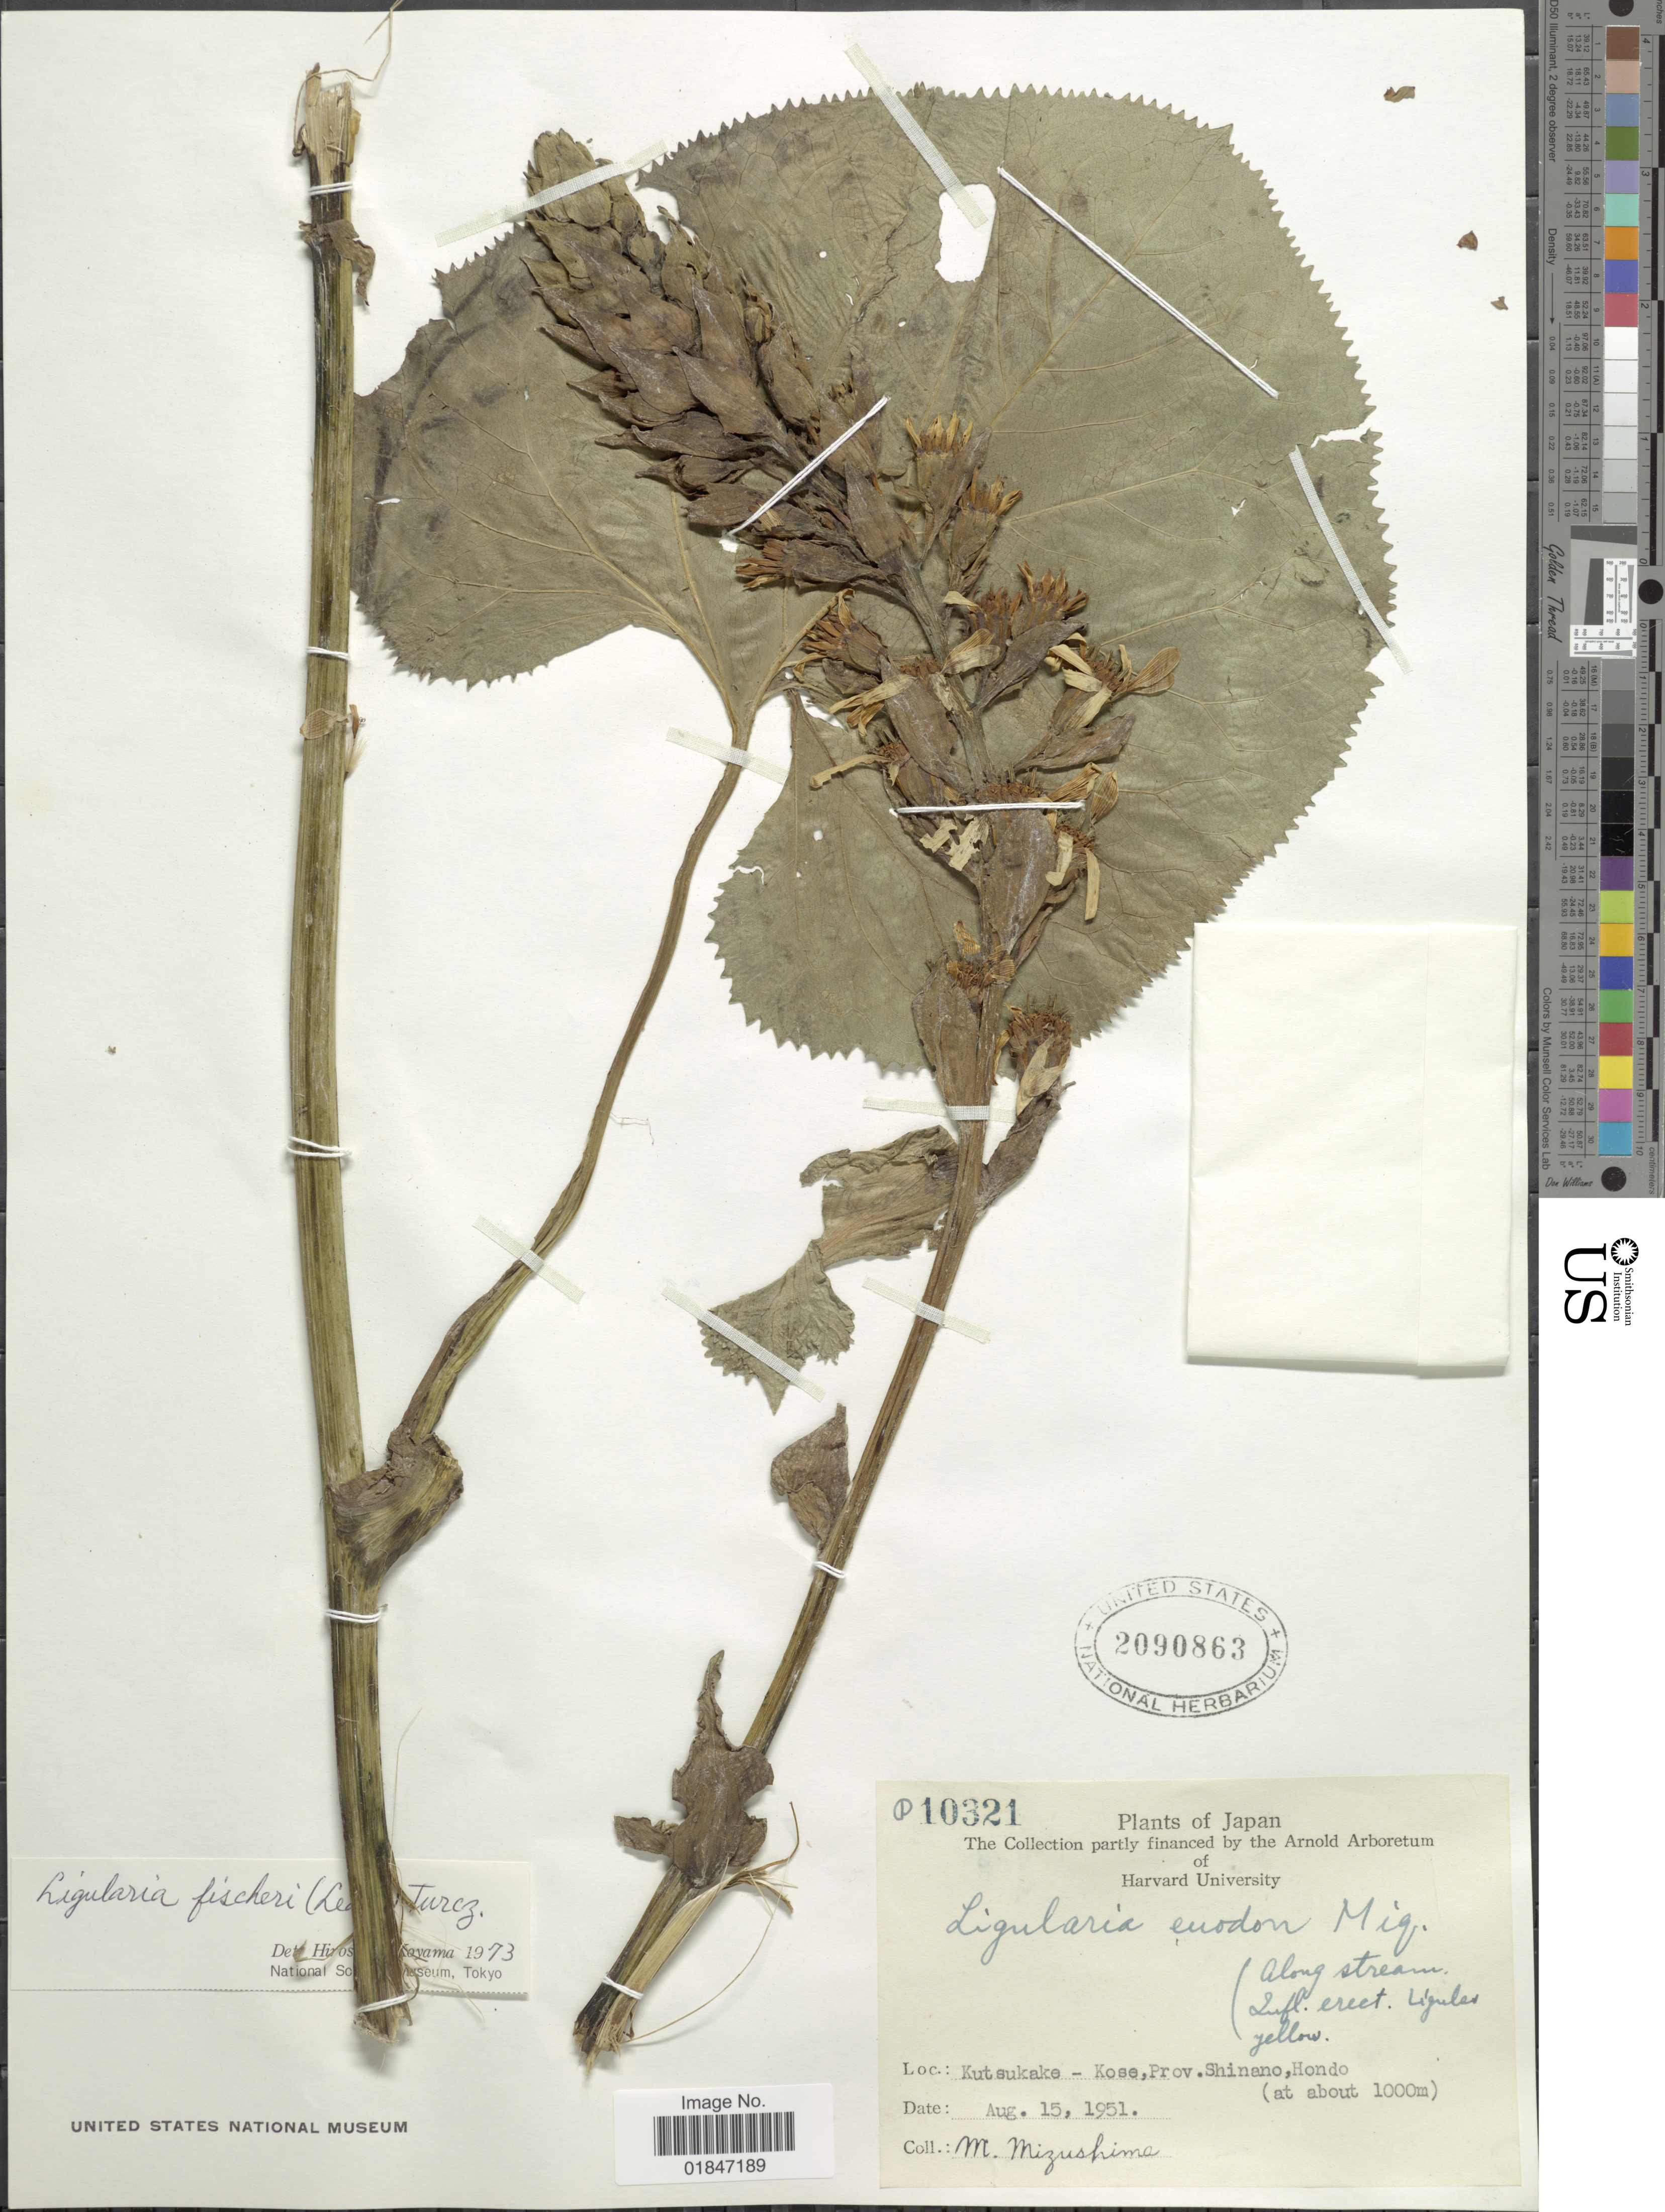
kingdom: Plantae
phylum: Tracheophyta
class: Magnoliopsida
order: Asterales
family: Asteraceae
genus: Ligularia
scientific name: Ligularia fischeri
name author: (Ledeb.) Turcz.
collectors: M. Mizushima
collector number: P10321*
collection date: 1951-08-15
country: Japan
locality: Kutsukake - Kose, Prov. Shinano, Hondo.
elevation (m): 1000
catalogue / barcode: US 2090863